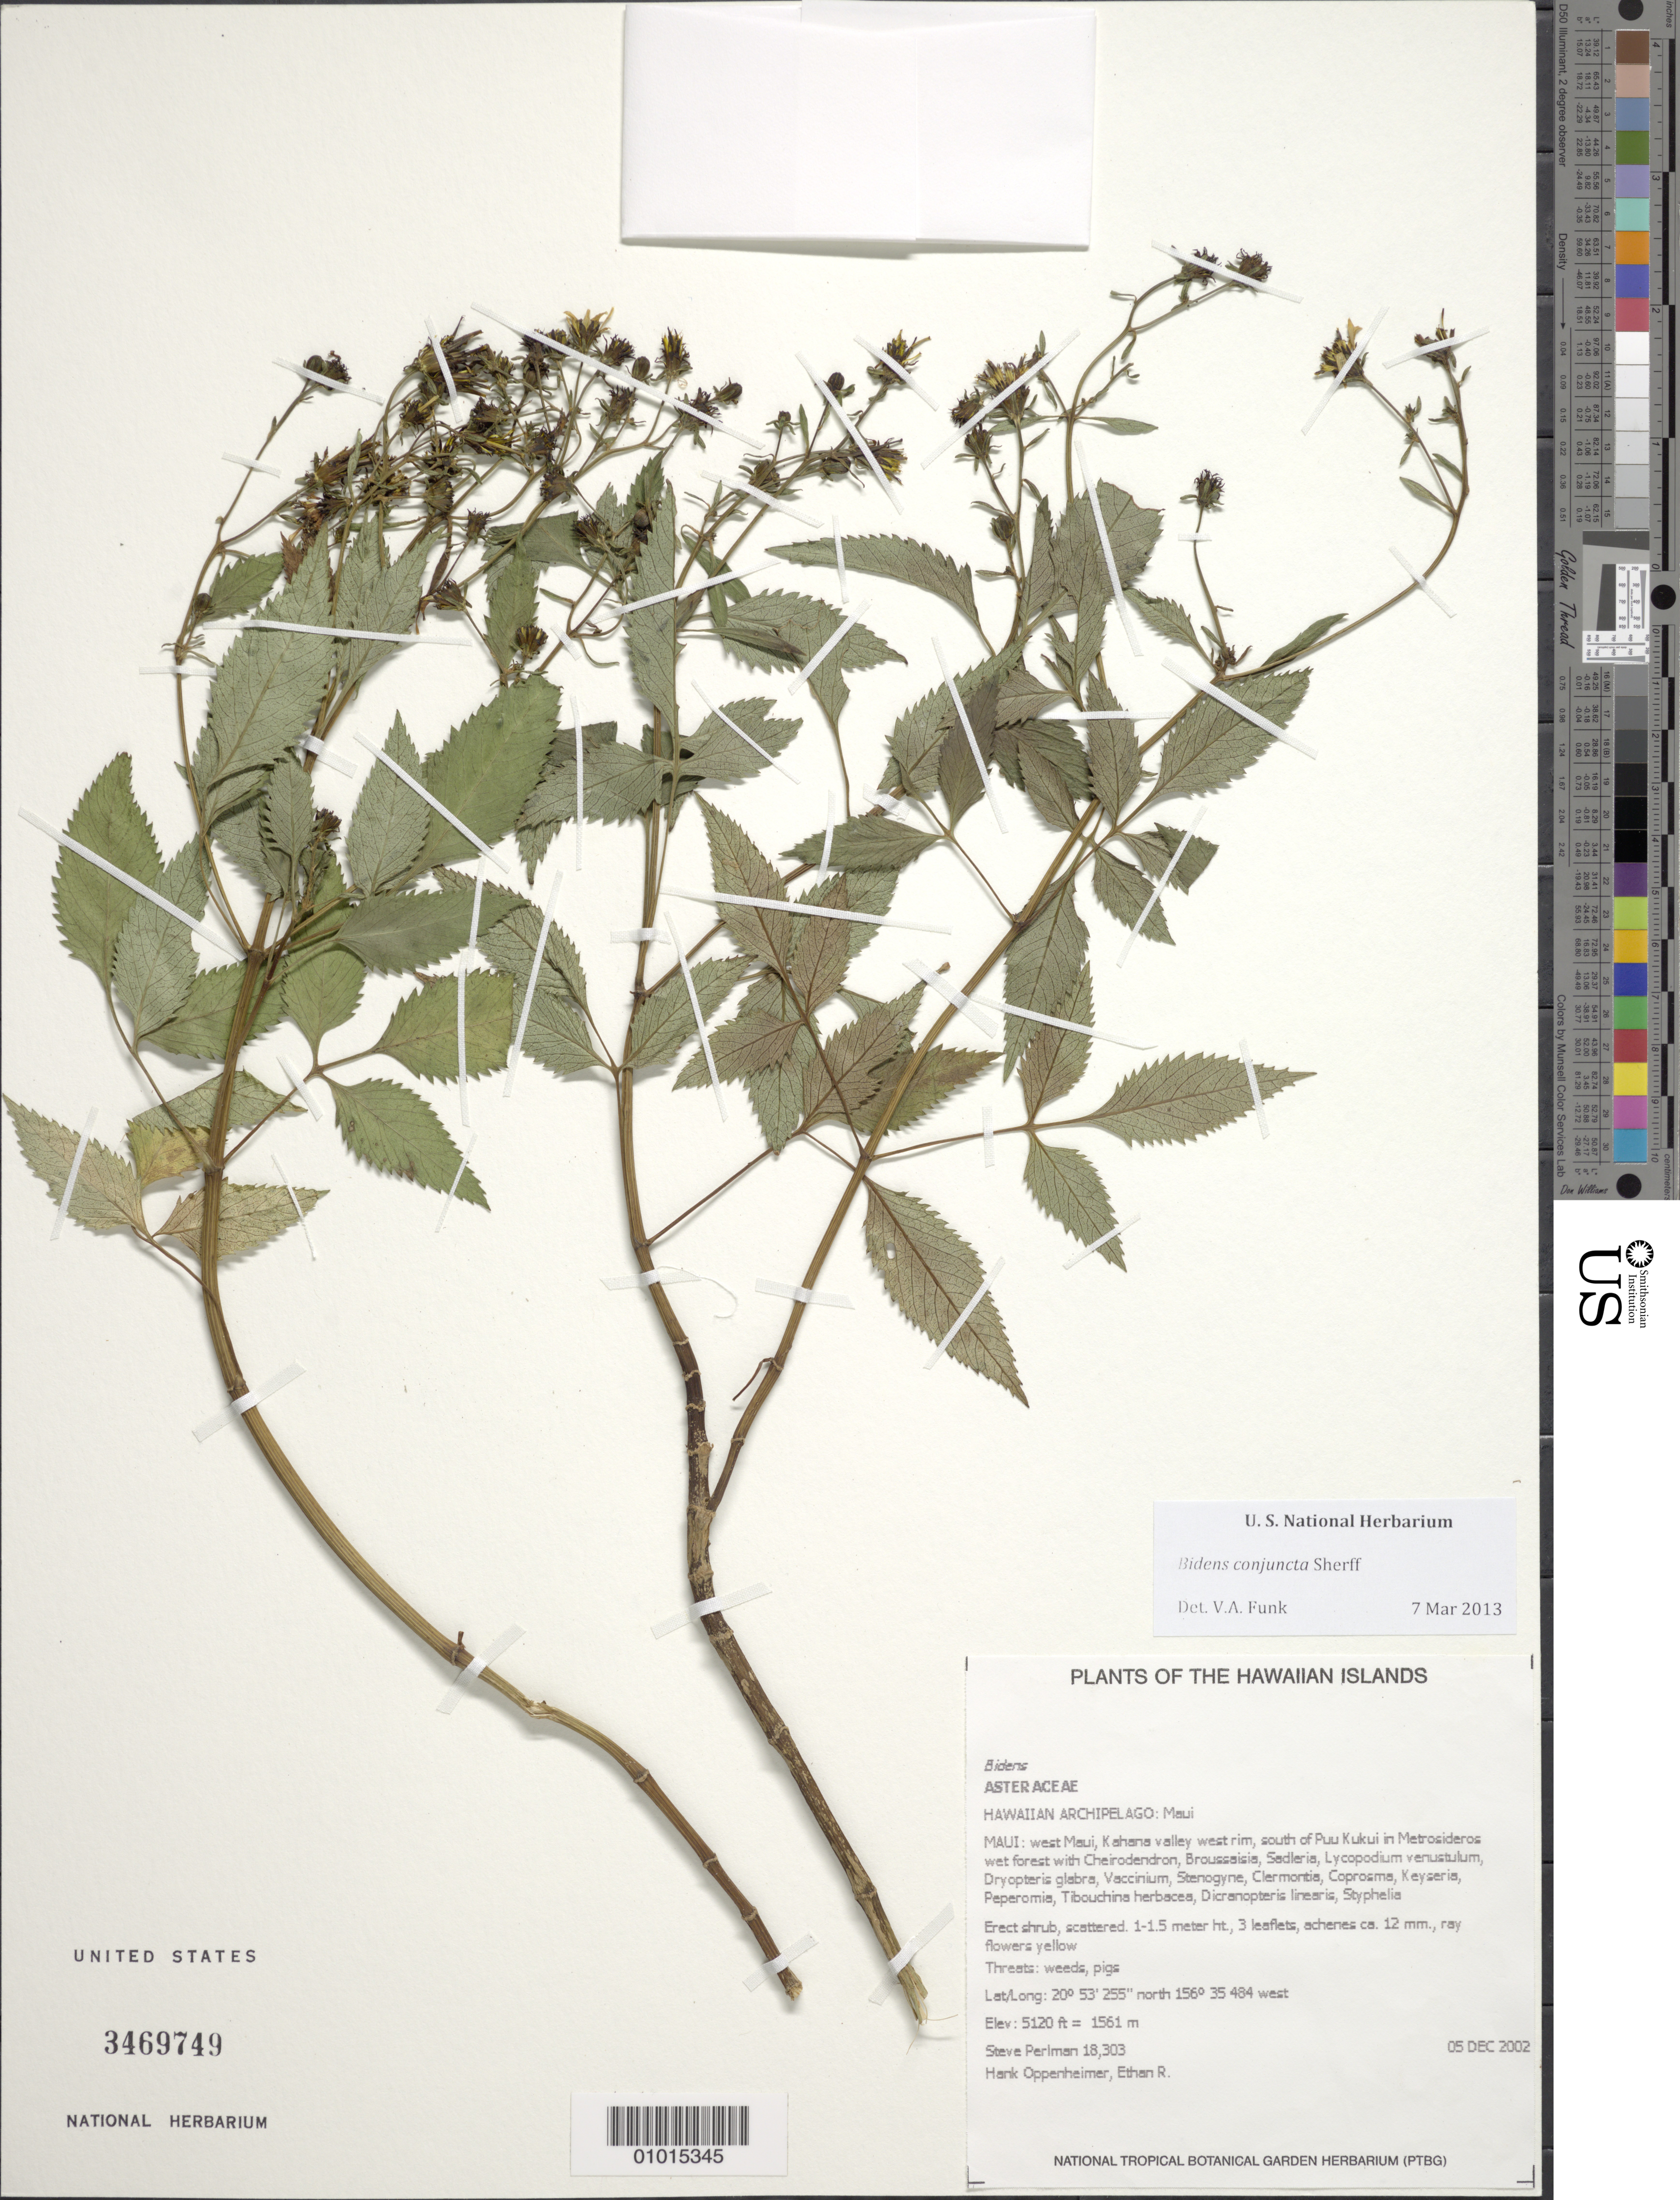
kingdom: Plantae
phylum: Tracheophyta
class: Magnoliopsida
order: Asterales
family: Asteraceae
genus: Bidens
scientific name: Bidens conjuncta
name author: Sherff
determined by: Funk, Vicki A., (BOT), Smithsonian Institution - National Museum of Natural History (UNITED STATES)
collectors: S. P. Perlman & H. L. Oppenheimer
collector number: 18303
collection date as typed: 5 Dec 2002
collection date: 2002-12-05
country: United States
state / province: Hawaii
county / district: Maui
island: Maui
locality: W Maui, Kahana valley W rim, S of Puu Kukui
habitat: Wet forest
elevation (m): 1561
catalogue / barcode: US 3469749